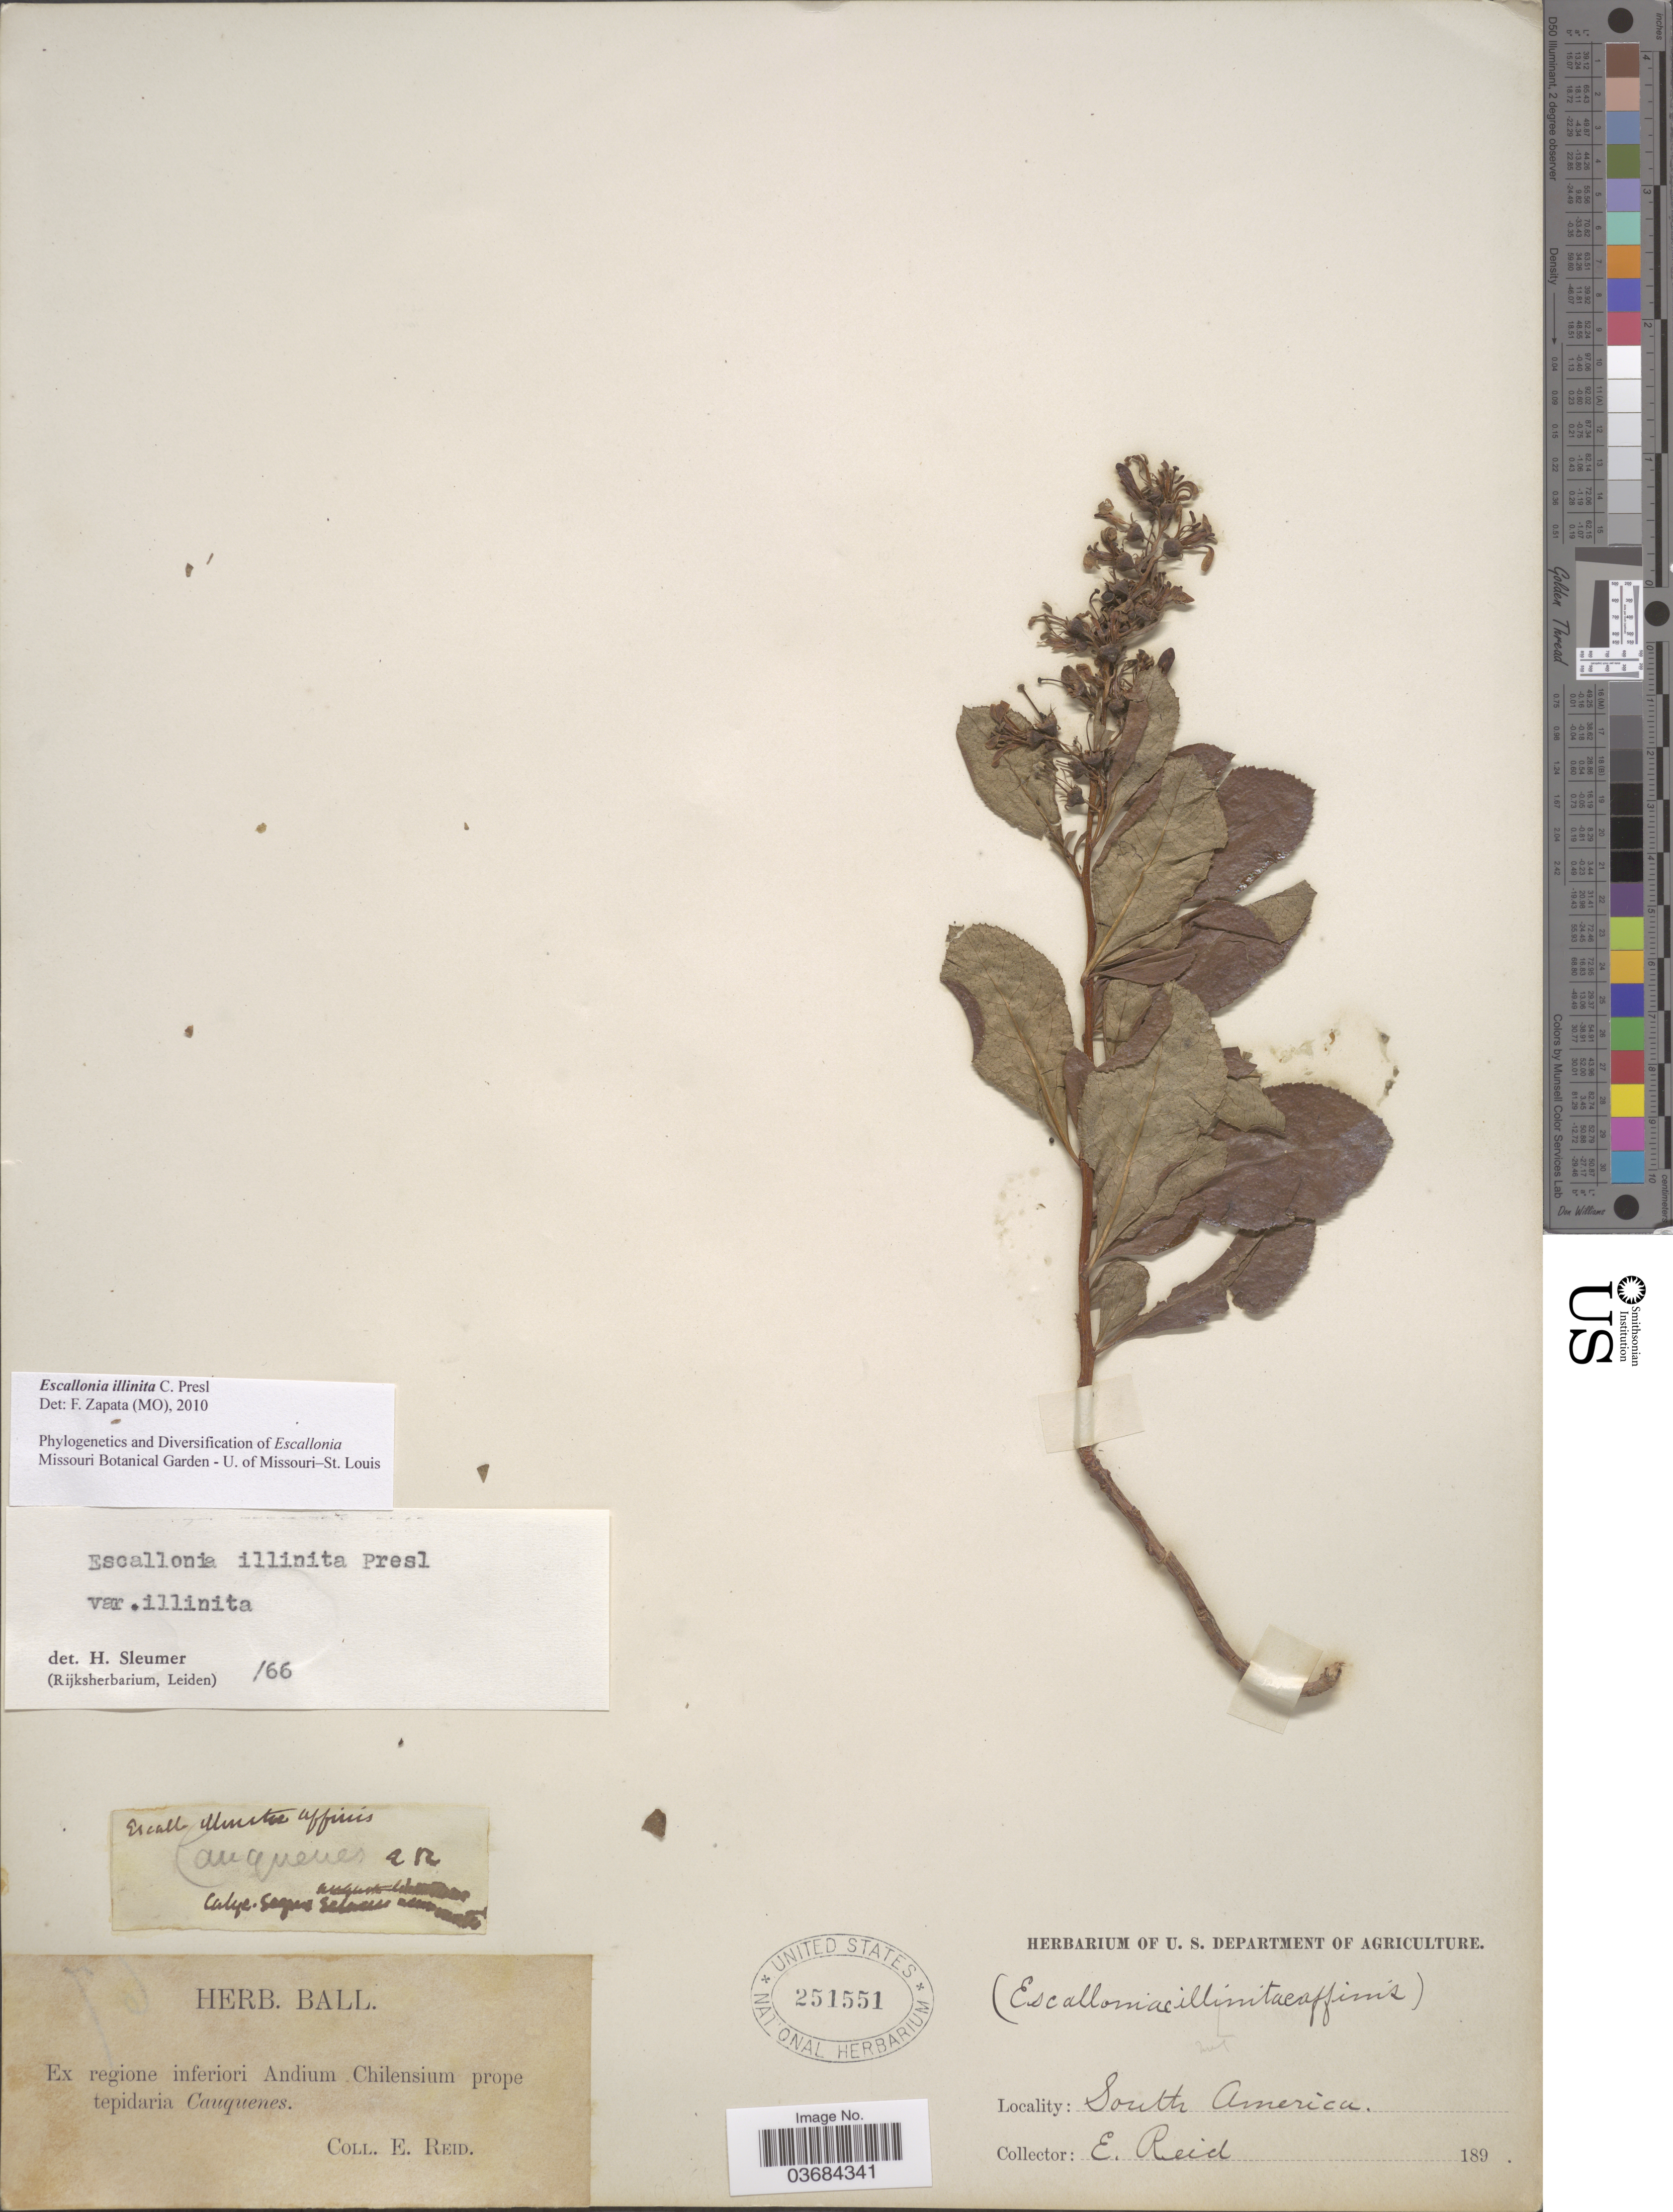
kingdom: Plantae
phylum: Tracheophyta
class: Magnoliopsida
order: Escalloniales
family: Escalloniaceae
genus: Escallonia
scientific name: Escallonia illinita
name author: C. Presl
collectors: E. Reid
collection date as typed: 189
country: Chile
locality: Ex regione inferiori Andium Chilensium prope tepidaria Cauquenes.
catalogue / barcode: US 251551